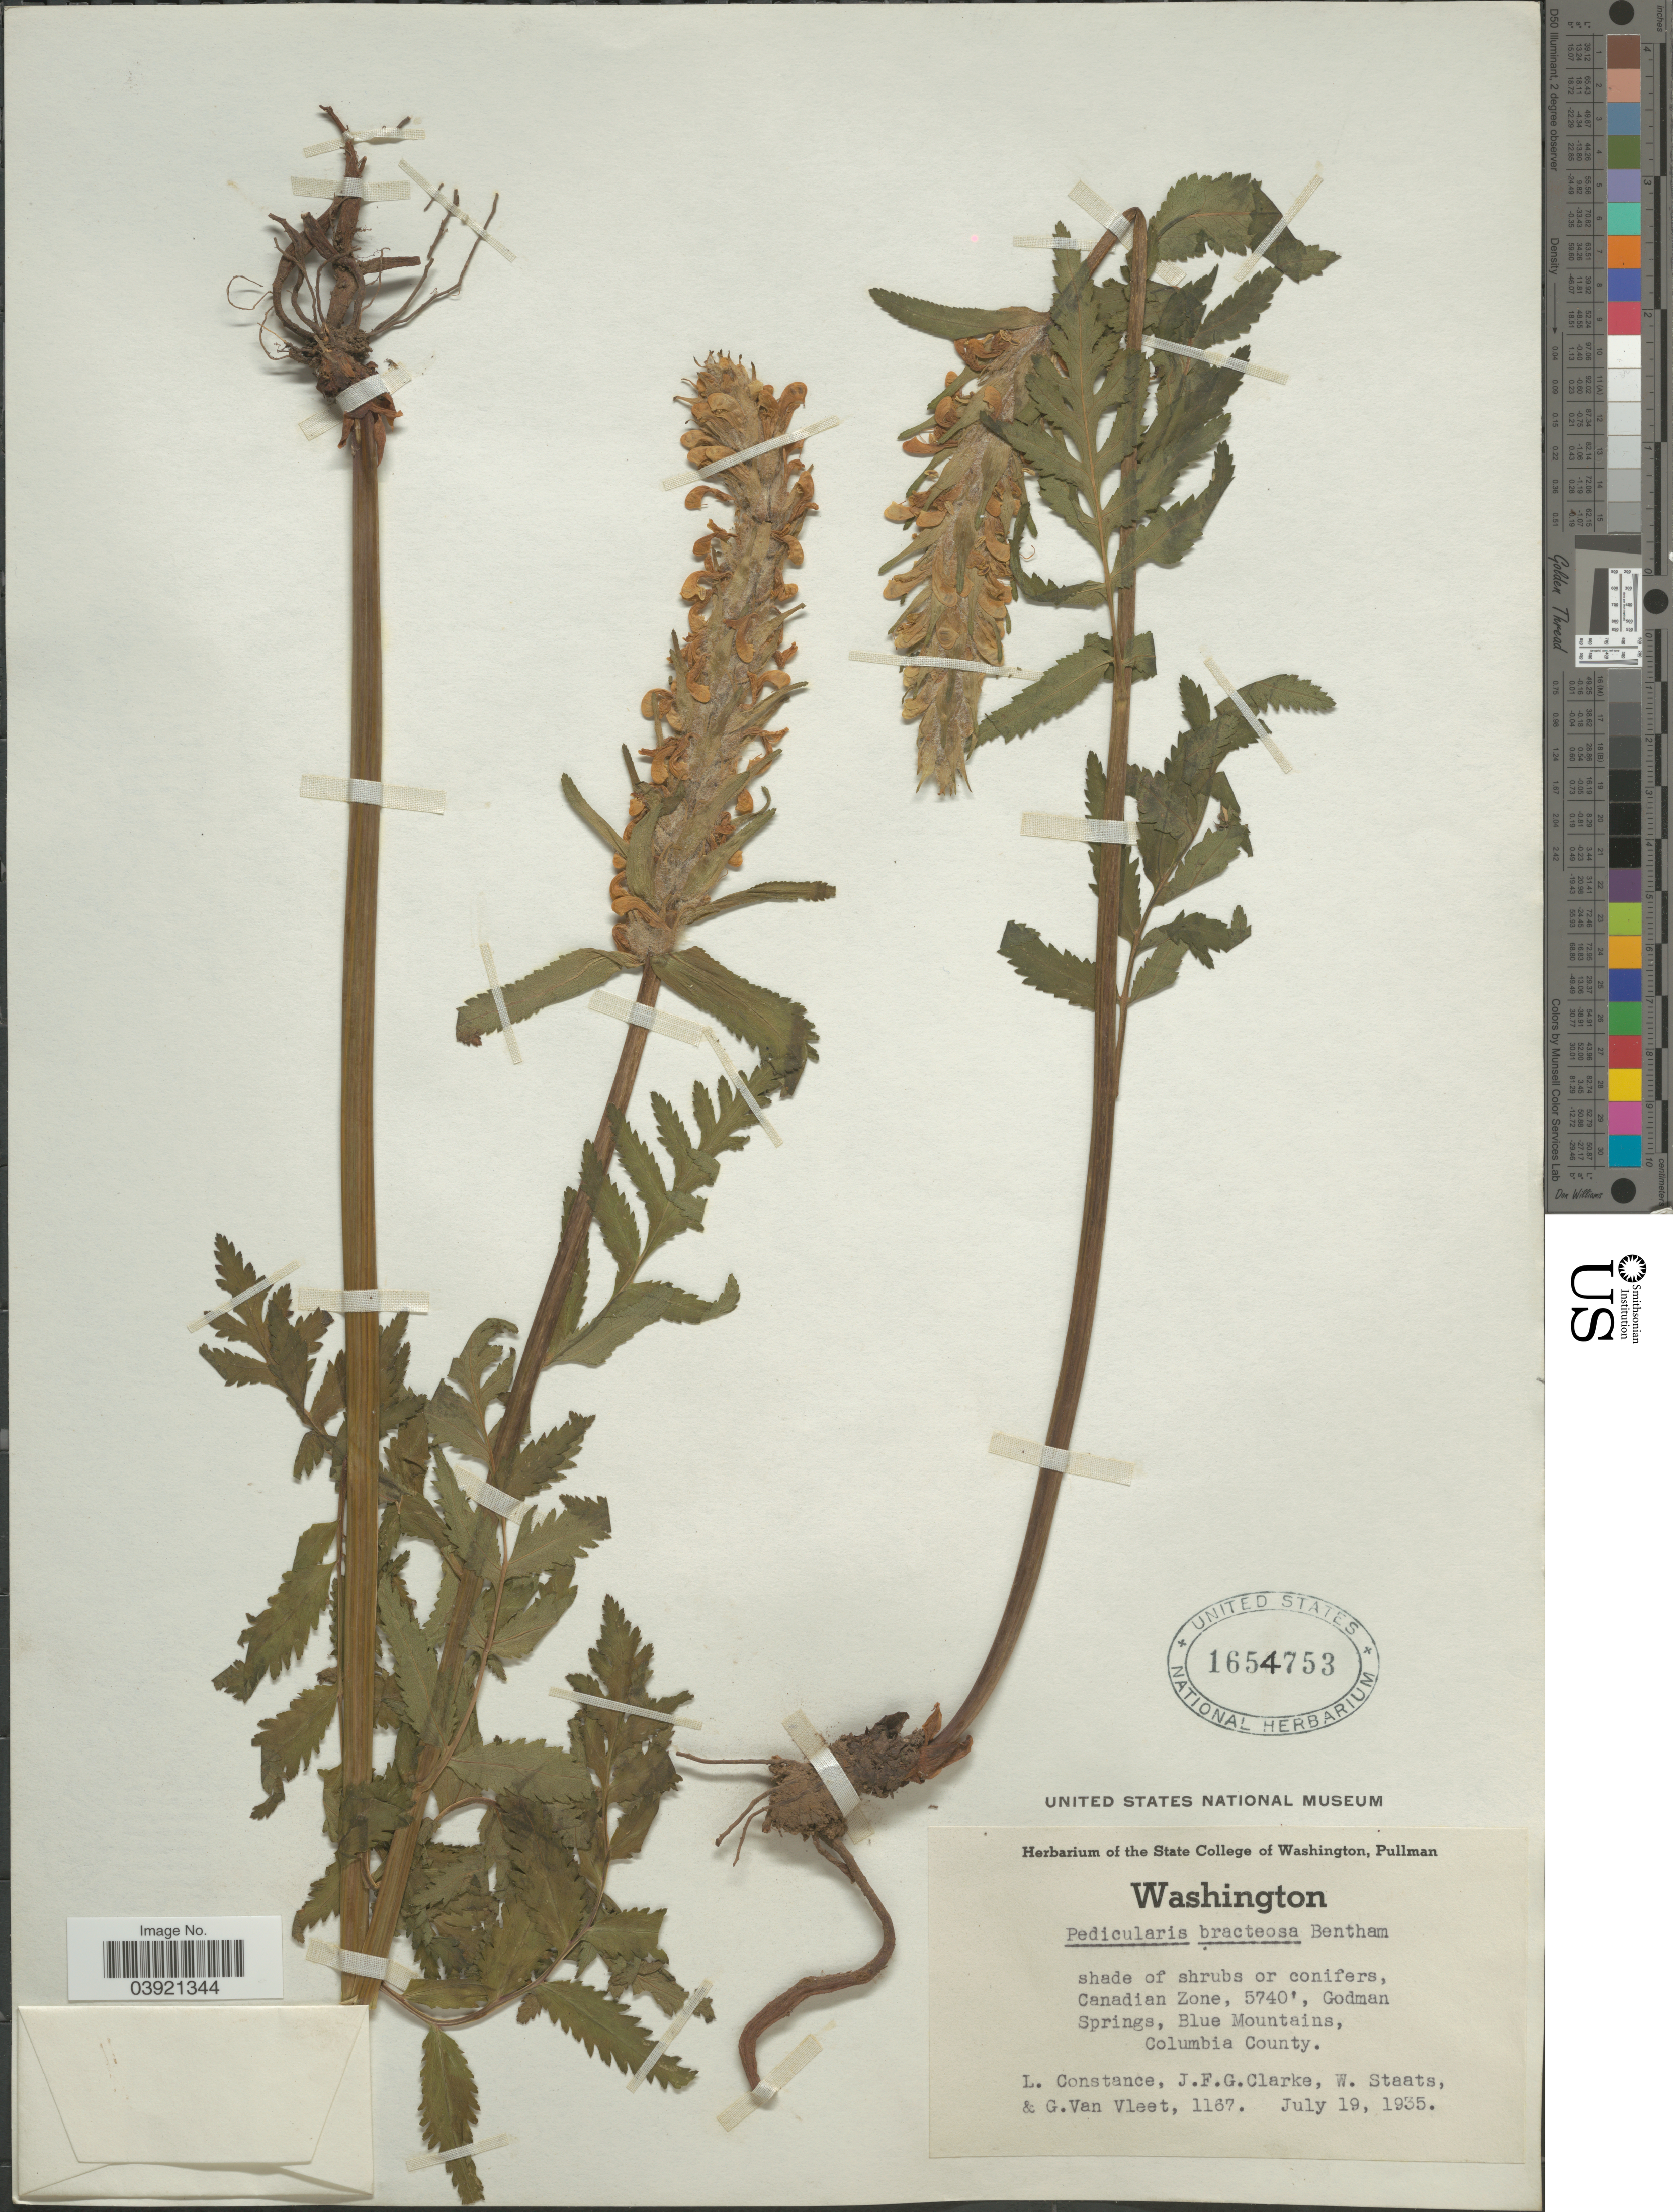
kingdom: Plantae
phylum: Tracheophyta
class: Magnoliopsida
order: Lamiales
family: Orobanchaceae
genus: Pedicularis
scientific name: Pedicularis bracteosa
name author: Benth.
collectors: L. Constance, J. F. Clarke, W. Staats & G. Van Vleet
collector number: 1167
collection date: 1935-07-19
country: United States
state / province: Washington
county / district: Columbia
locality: Canadian Zone, Godman Springs, Blue Mountains, Columbia County.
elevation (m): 1750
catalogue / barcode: US 1654753